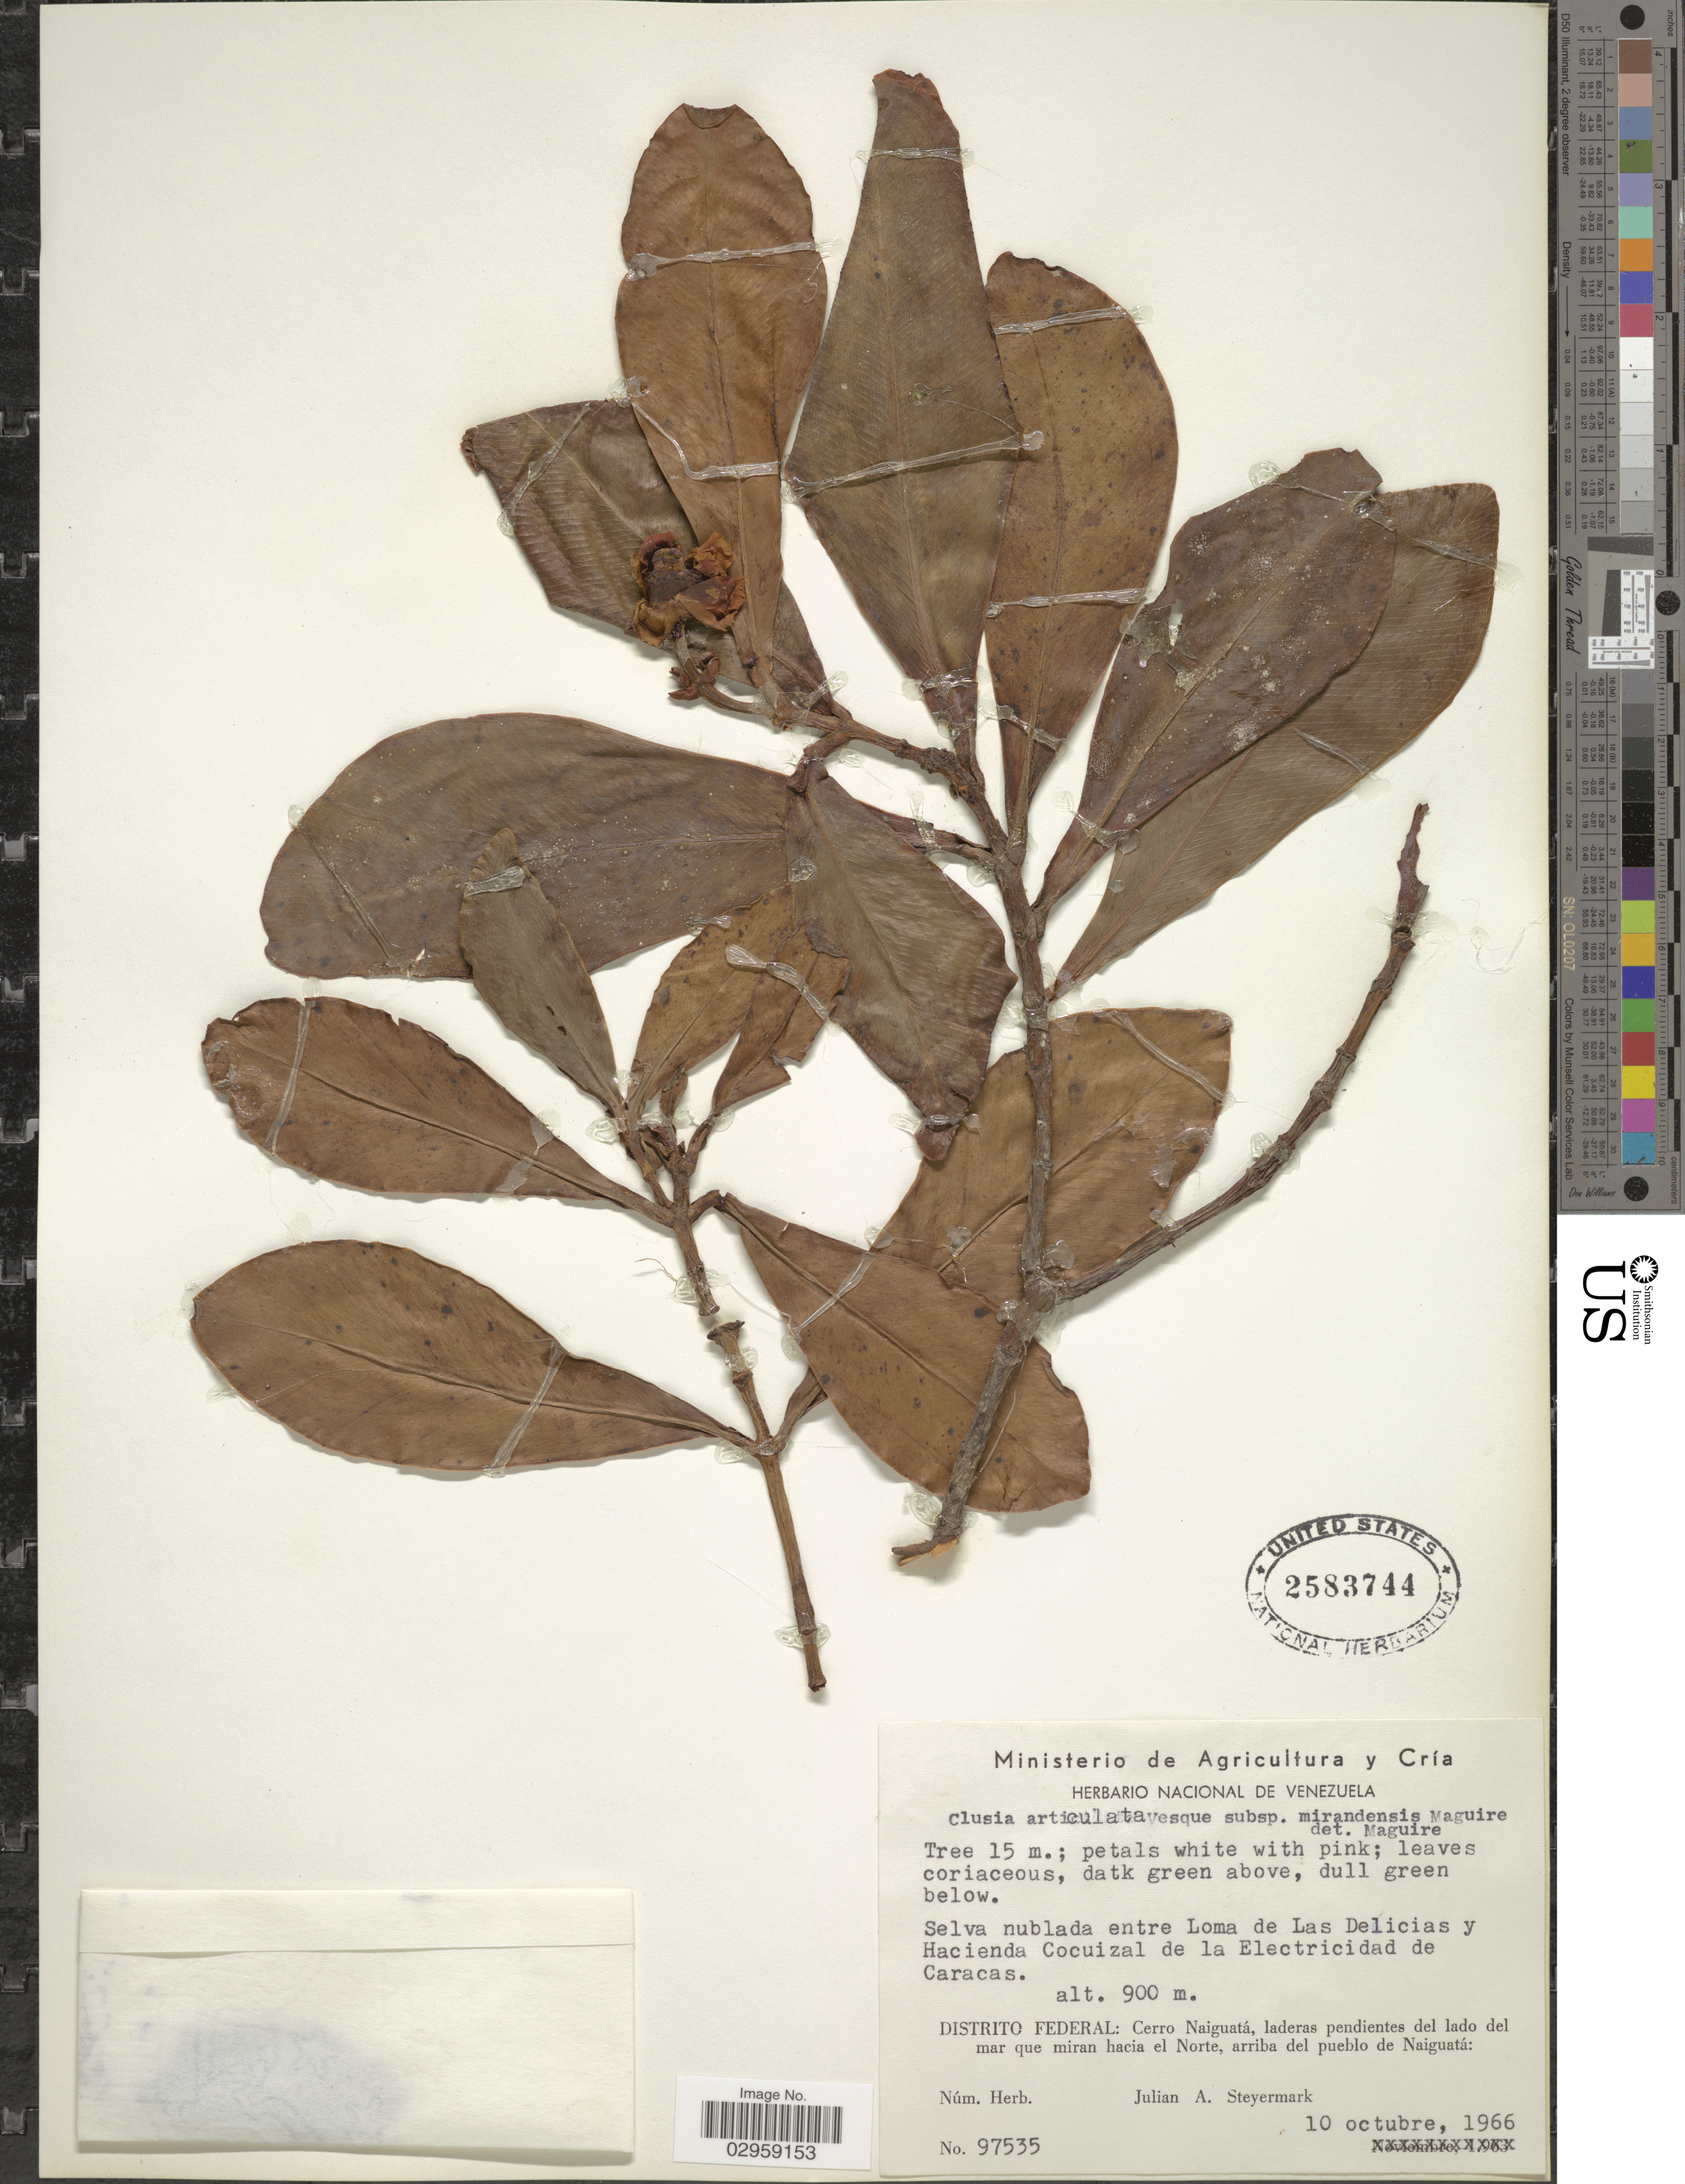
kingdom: Plantae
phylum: Tracheophyta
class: Magnoliopsida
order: Malpighiales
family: Clusiaceae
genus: Clusia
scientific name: Clusia articulata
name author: Vesque in A. DC.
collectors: J. Steyermark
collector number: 97535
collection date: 1966-10-10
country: Venezuela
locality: Selva nublada entre Loma de Las Delicias y Hacienda Cocuizal de la Electricidad de Caracas. Distrito Federal: Cerro Naiguatá, laderas pendientes del lado del mar que miran hacia el Norte, arriba del pueblo de Naiguatá.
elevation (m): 900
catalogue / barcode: US 2583744